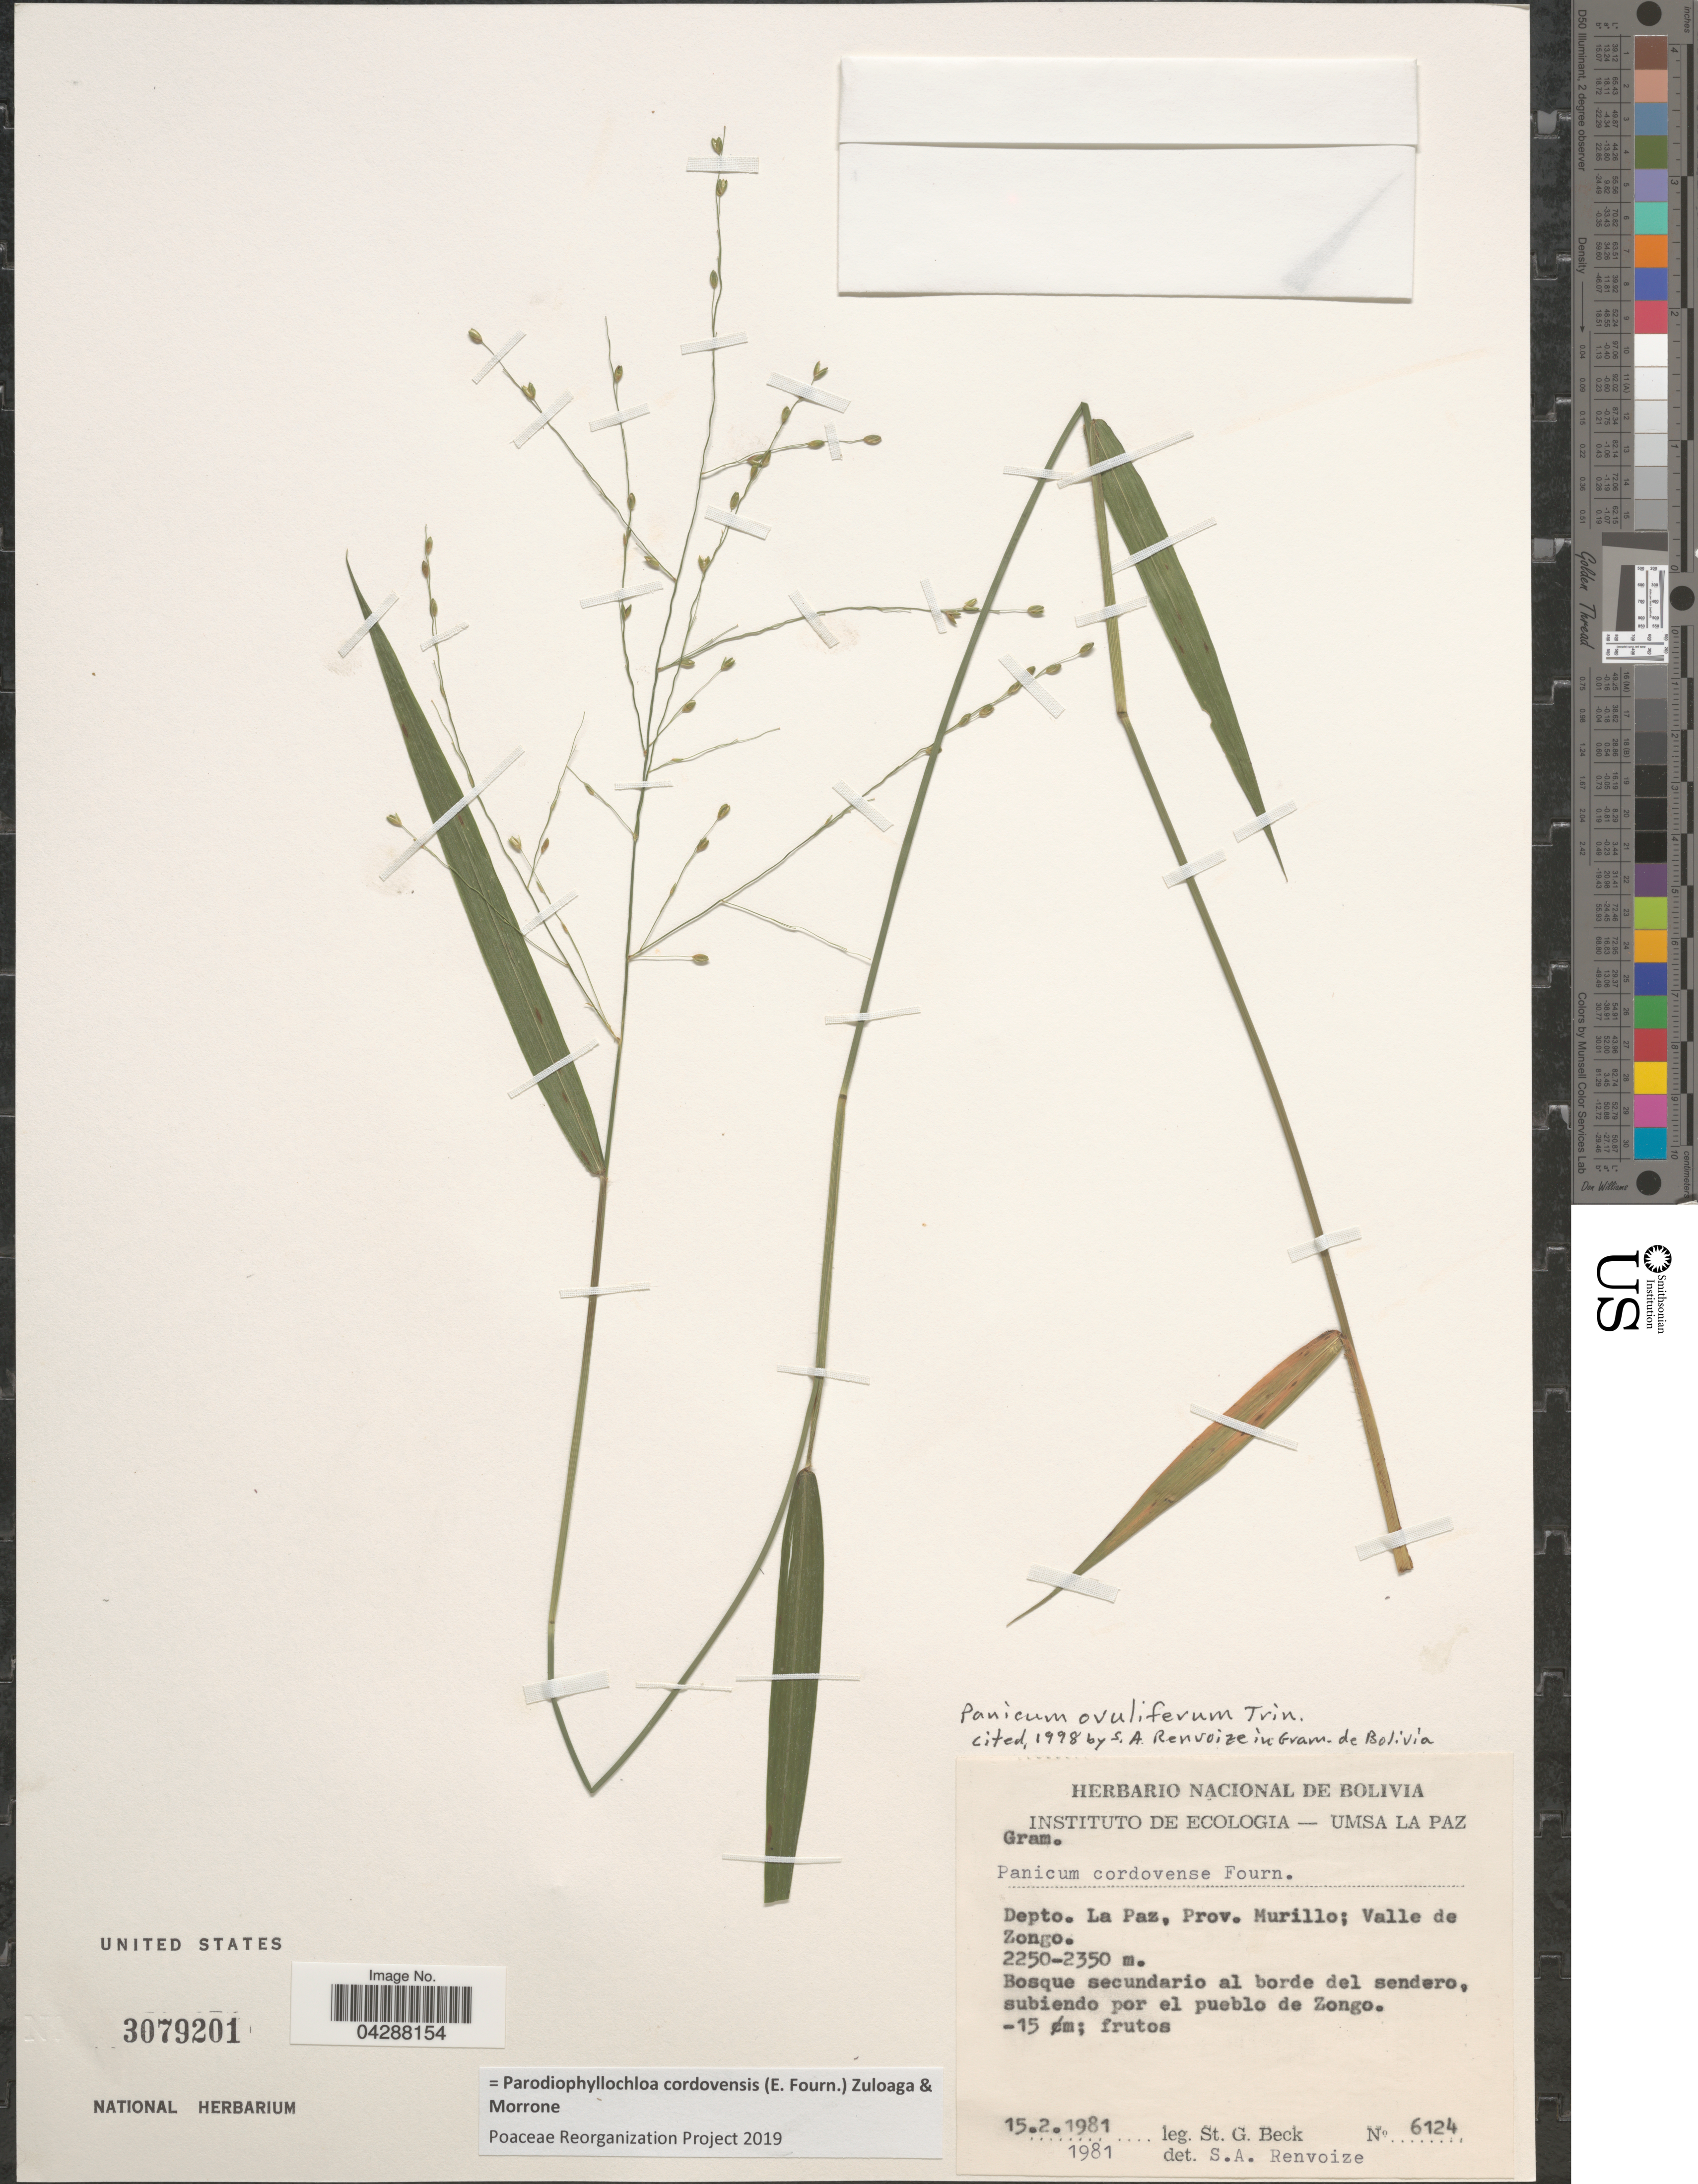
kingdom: Plantae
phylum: Tracheophyta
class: Liliopsida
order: Poales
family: Poaceae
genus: Parodiophyllochloa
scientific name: Parodiophyllochloa cordovensis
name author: (E. Fourn.) Zuloaga & Morrone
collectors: S. G. Beck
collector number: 6124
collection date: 1981-02-15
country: Bolivia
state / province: La Paz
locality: Depto. La Paz, Prov. Murillo; Valle de Zongo.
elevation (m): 2250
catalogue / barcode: US 3079201